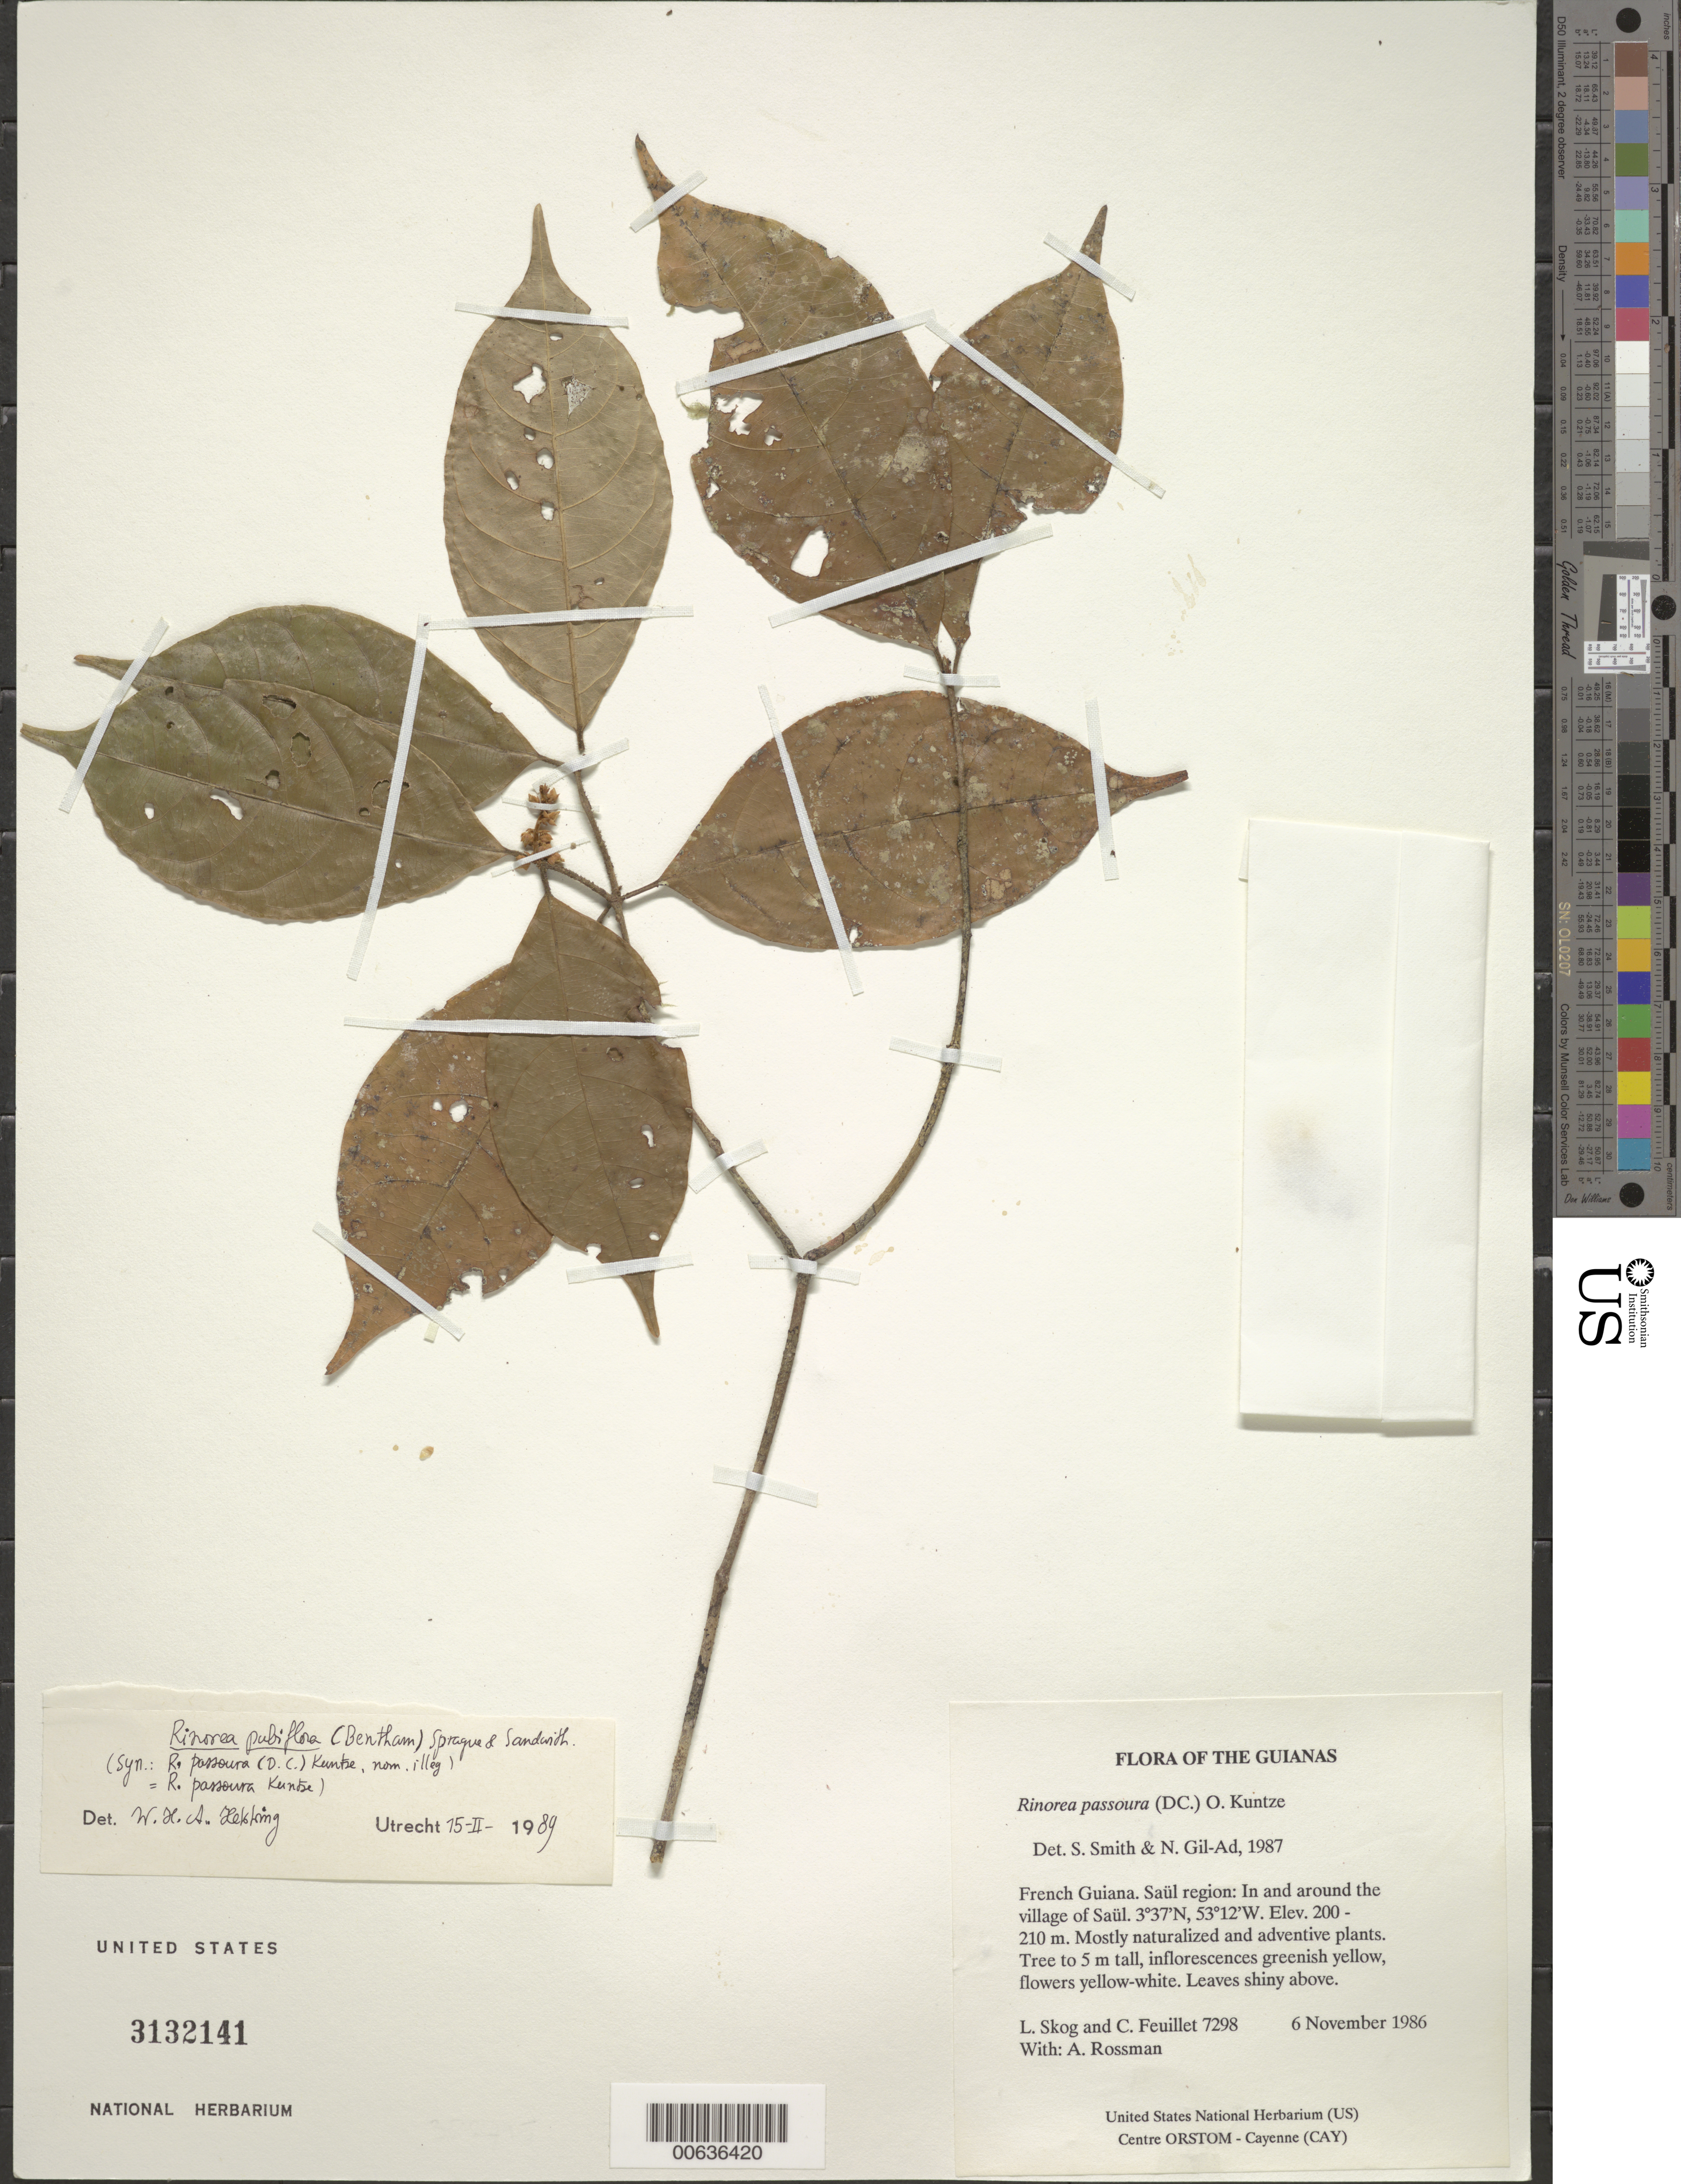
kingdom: Plantae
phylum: Tracheophyta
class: Magnoliopsida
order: Malpighiales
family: Violaceae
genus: Rinorea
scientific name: Rinorea pubiflora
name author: (Benth.) Sprague & Sandwith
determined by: Hekking, W. H. A.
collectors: L. E. Skog, C. Feuillet & A. Rossman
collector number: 7298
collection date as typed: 6 November 1986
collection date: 1986-11-06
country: French Guiana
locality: Saül. In and around the village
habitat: Mostly naturalized and adventive plants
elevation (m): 200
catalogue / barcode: US 3132141